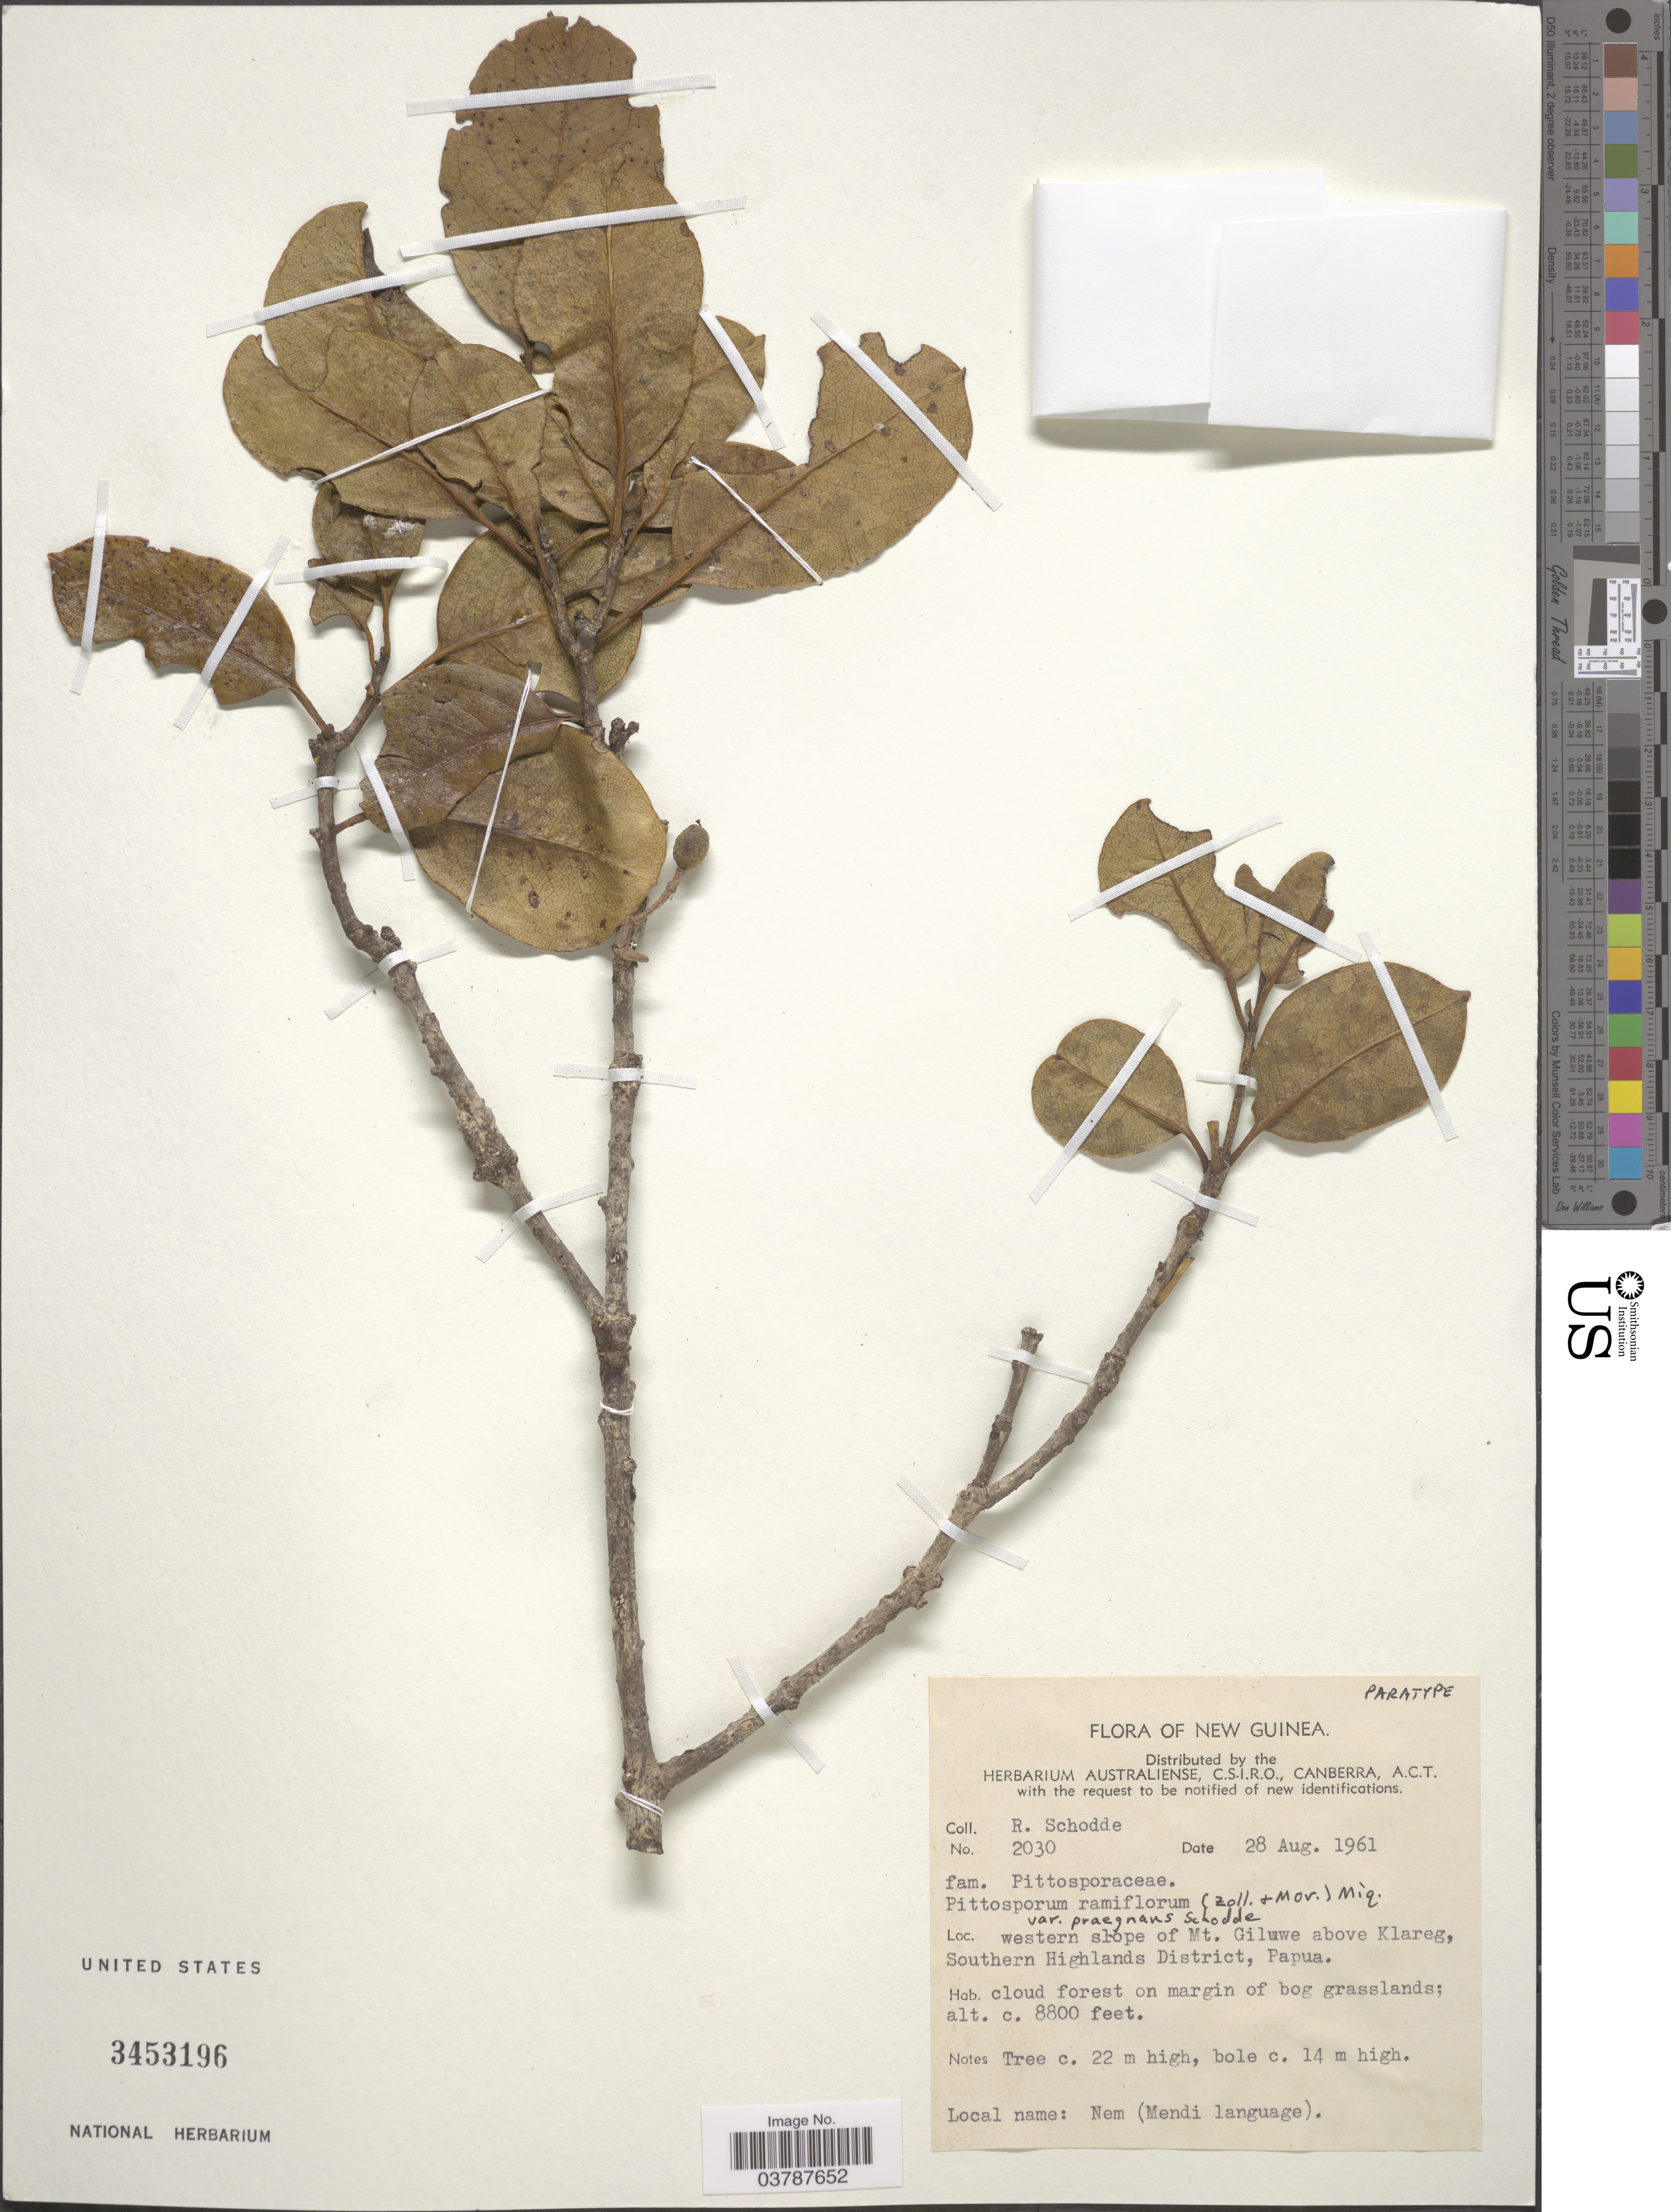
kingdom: Plantae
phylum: Tracheophyta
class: Magnoliopsida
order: Apiales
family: Pittosporaceae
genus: Pittosporum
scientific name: Pittosporum ramiflorum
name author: (Zoll. & Mor.) Zoll.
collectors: R. Schodde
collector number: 2030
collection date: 1961-08-28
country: Papua New Guinea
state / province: Southern Highlands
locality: New Guinea. Western slope of Mt. Giluwe above Klareg, Southern Highlands District.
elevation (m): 2682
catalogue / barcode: US 3453196